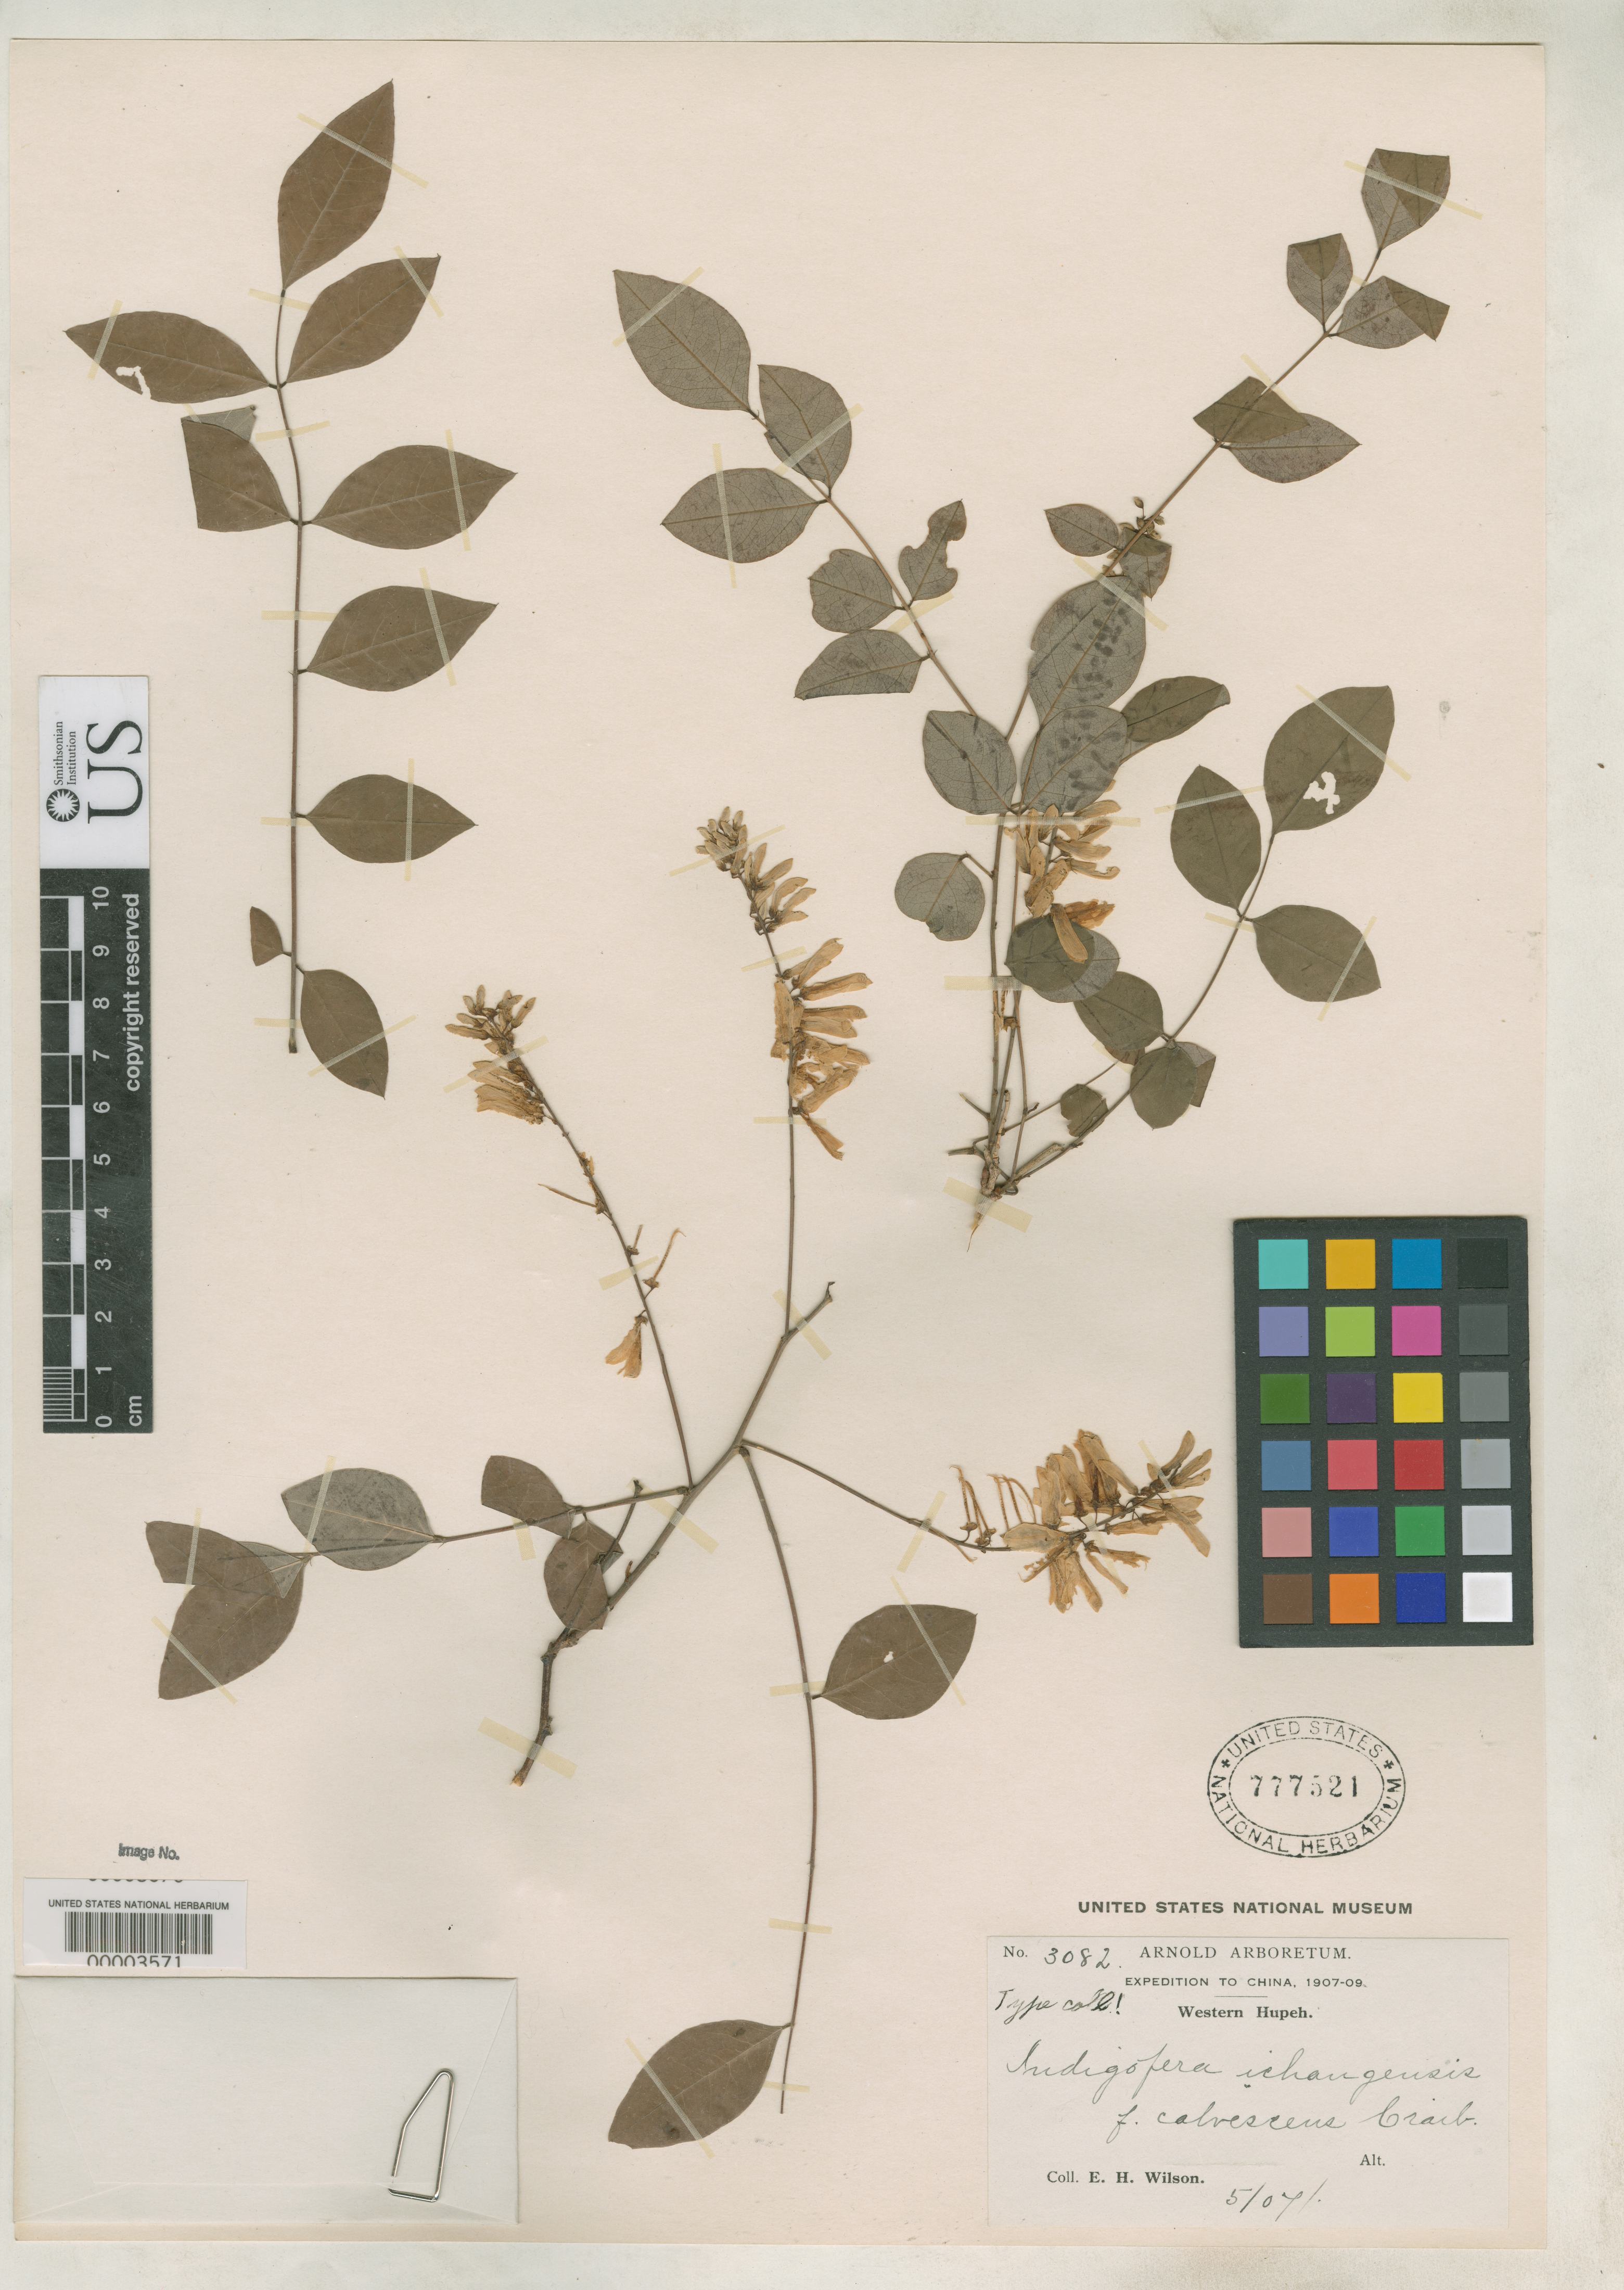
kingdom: Plantae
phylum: Tracheophyta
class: Magnoliopsida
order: Fabales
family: Fabaceae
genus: Indigofera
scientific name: Indigofera ichangensis f. calvescens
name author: Craib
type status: Isotype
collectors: E. H. Wilson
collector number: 3082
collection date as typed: May 1907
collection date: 1907-05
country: China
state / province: Hubei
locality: Western Hupeh.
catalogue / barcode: US 777521